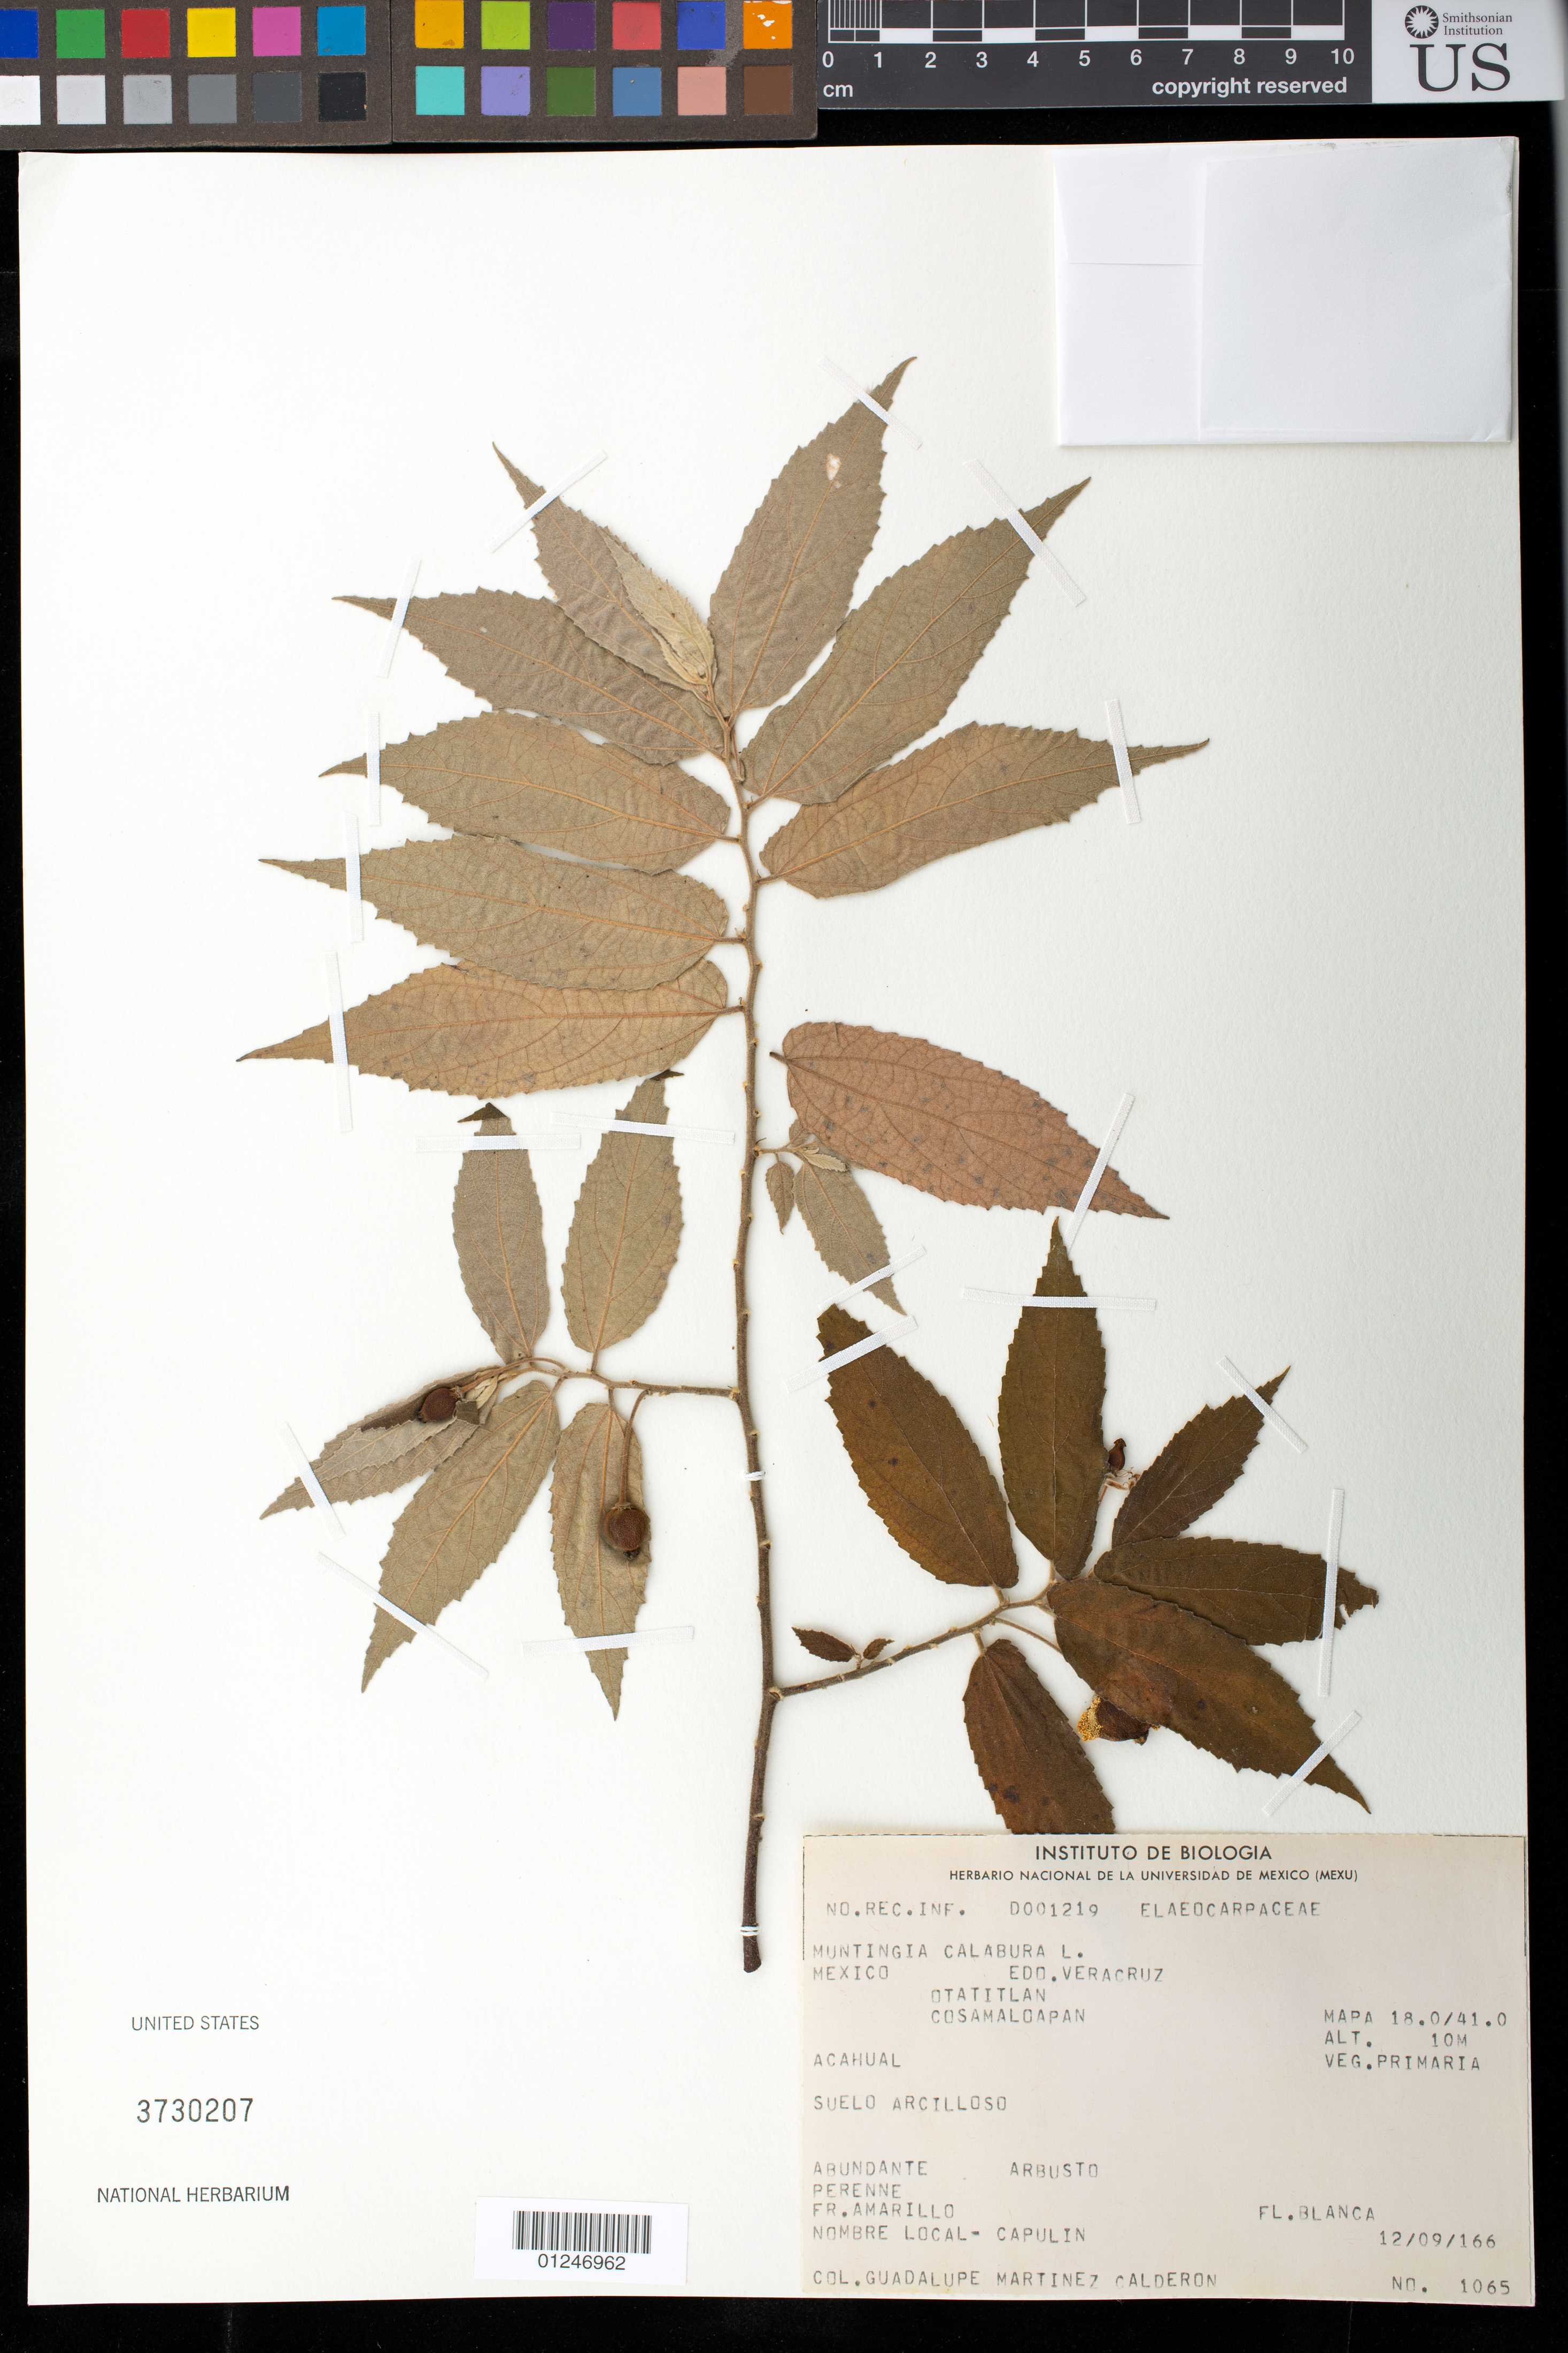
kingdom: Plantae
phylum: Tracheophyta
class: Magnoliopsida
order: Malvales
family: Muntingiaceae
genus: Muntingia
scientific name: Muntingia calabura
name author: L.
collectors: G. Martínez Calderón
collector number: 1065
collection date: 1966-09-12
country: Mexico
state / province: Veracruz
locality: Otatitlan. Cosamaloapan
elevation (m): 10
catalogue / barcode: US 3730207